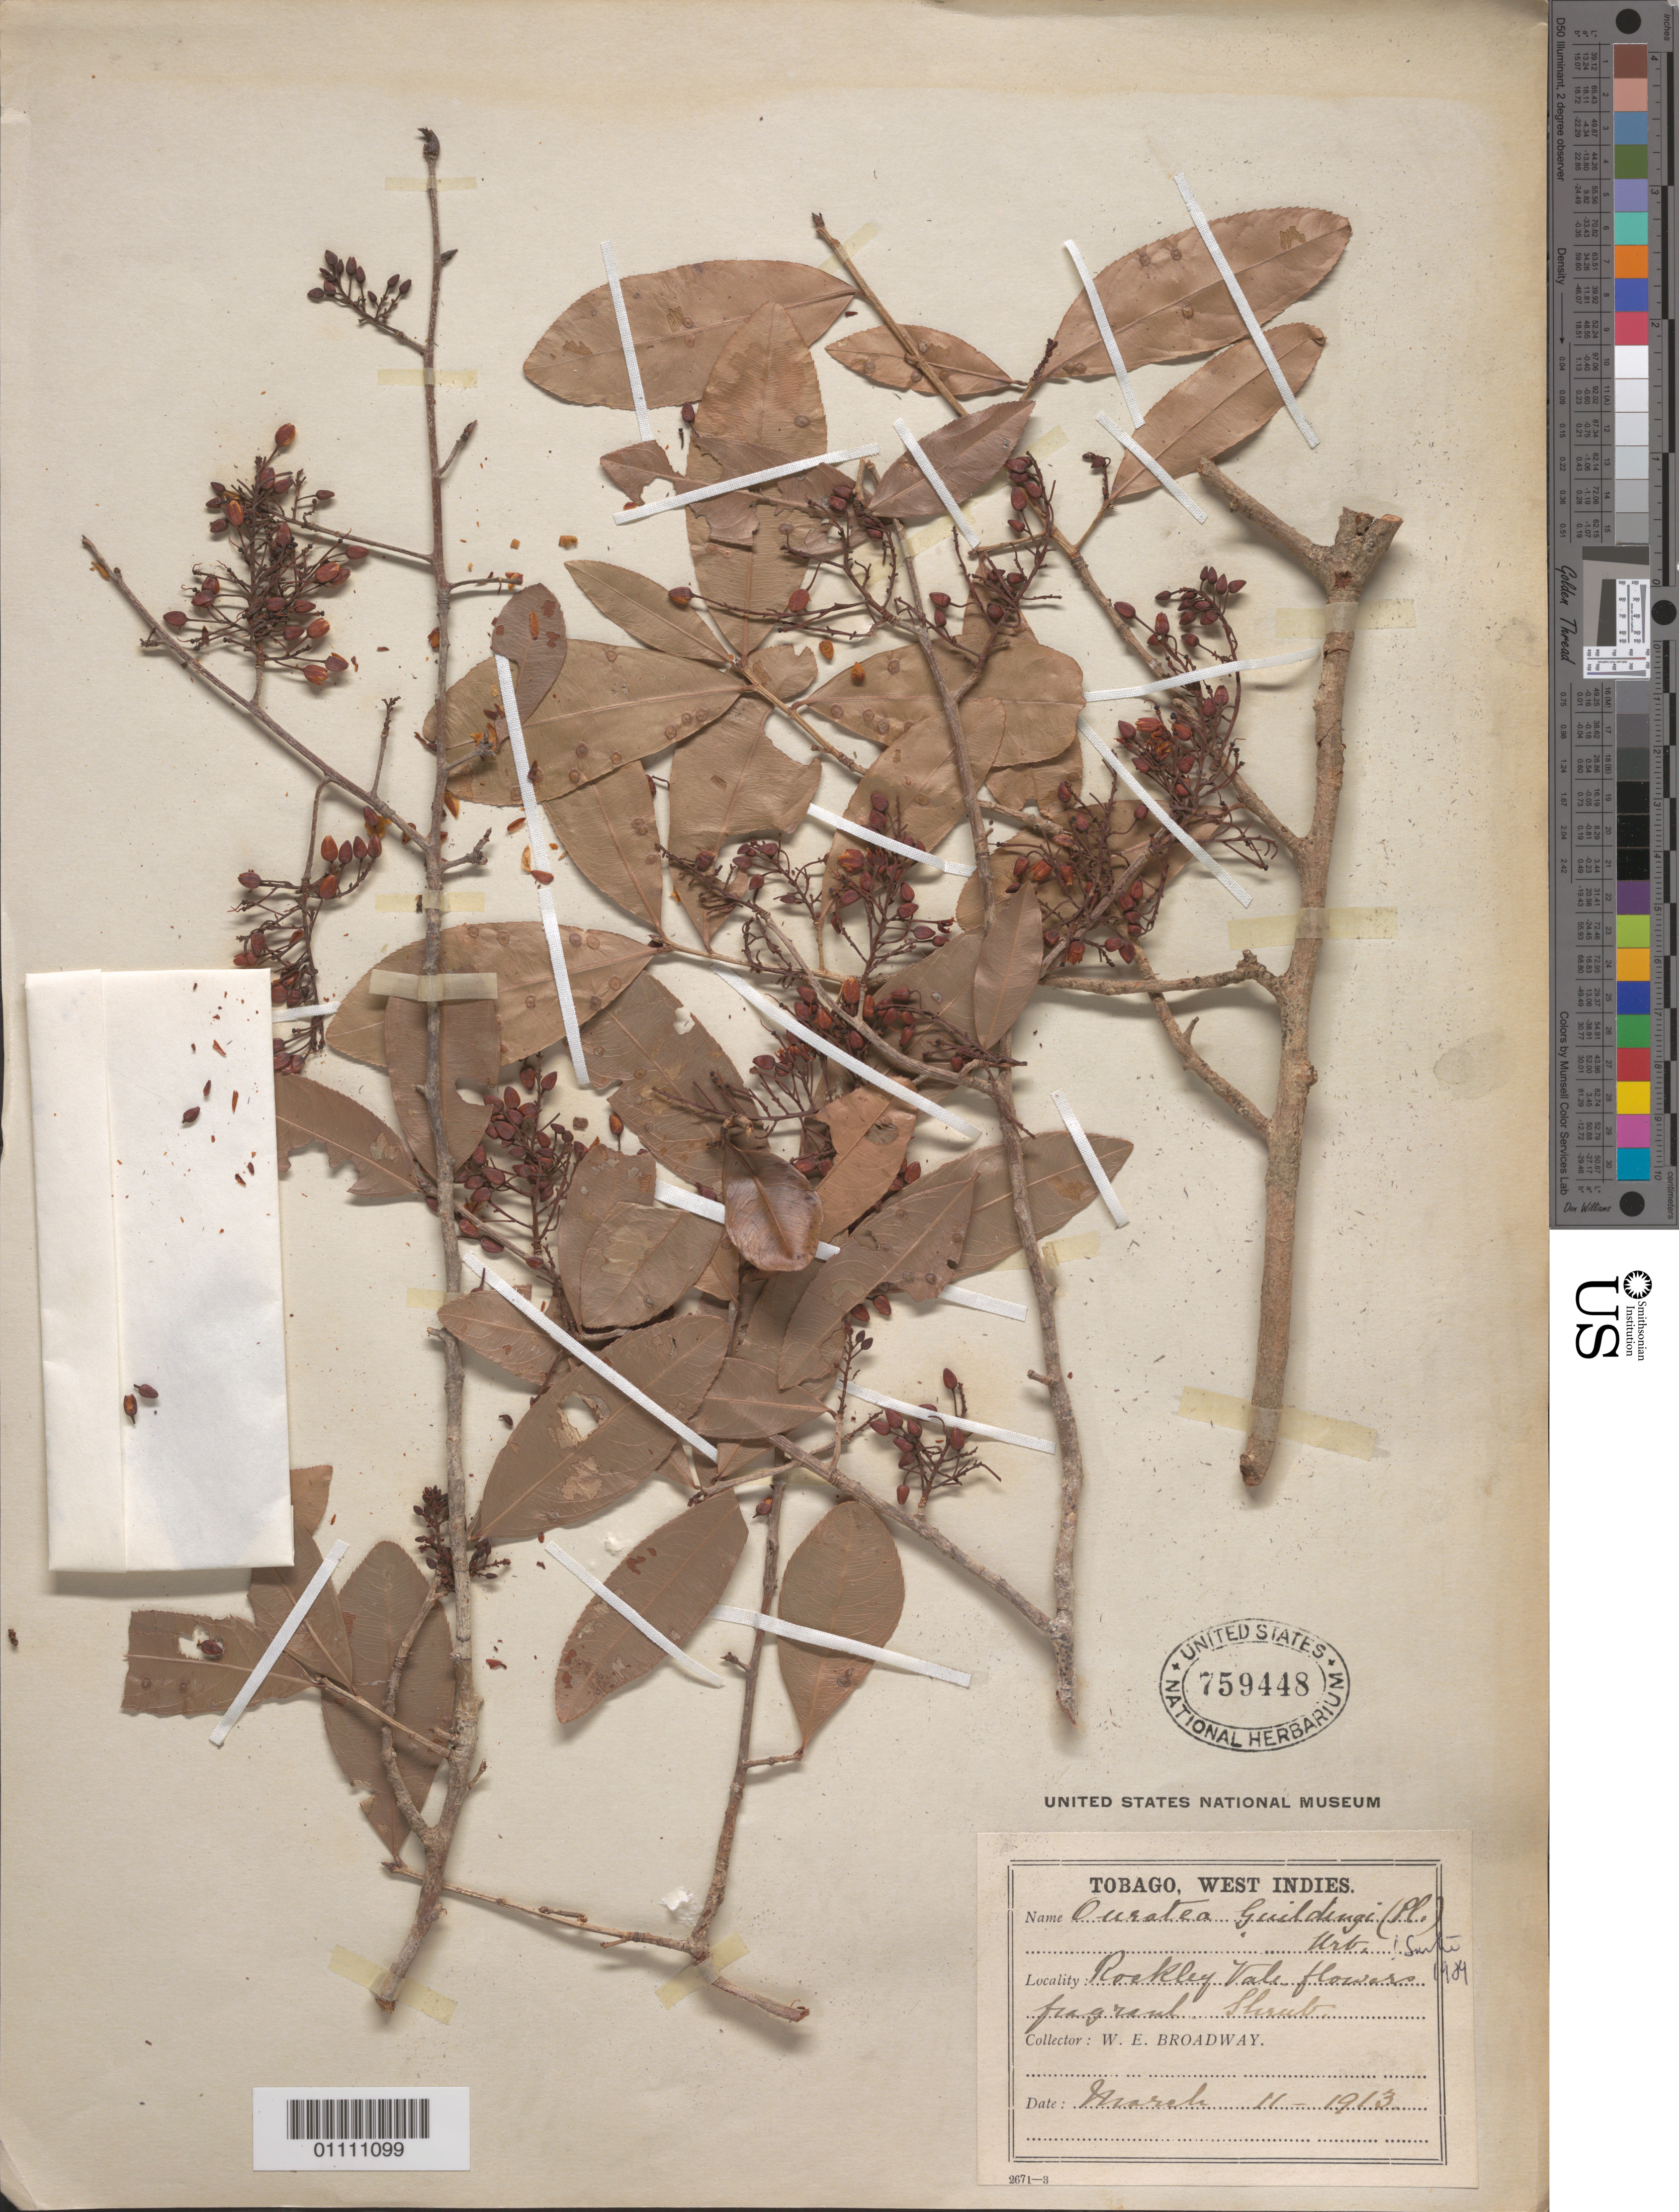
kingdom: Plantae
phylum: Tracheophyta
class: Magnoliopsida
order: Malpighiales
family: Ochnaceae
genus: Ouratea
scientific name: Ouratea guildingii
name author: (Planch.) Urb.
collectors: W. E. Broadway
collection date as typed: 11 Mar 1913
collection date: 1913-03-11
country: Trinidad and Tobago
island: Tobago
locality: Rocky Vale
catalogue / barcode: US 759448